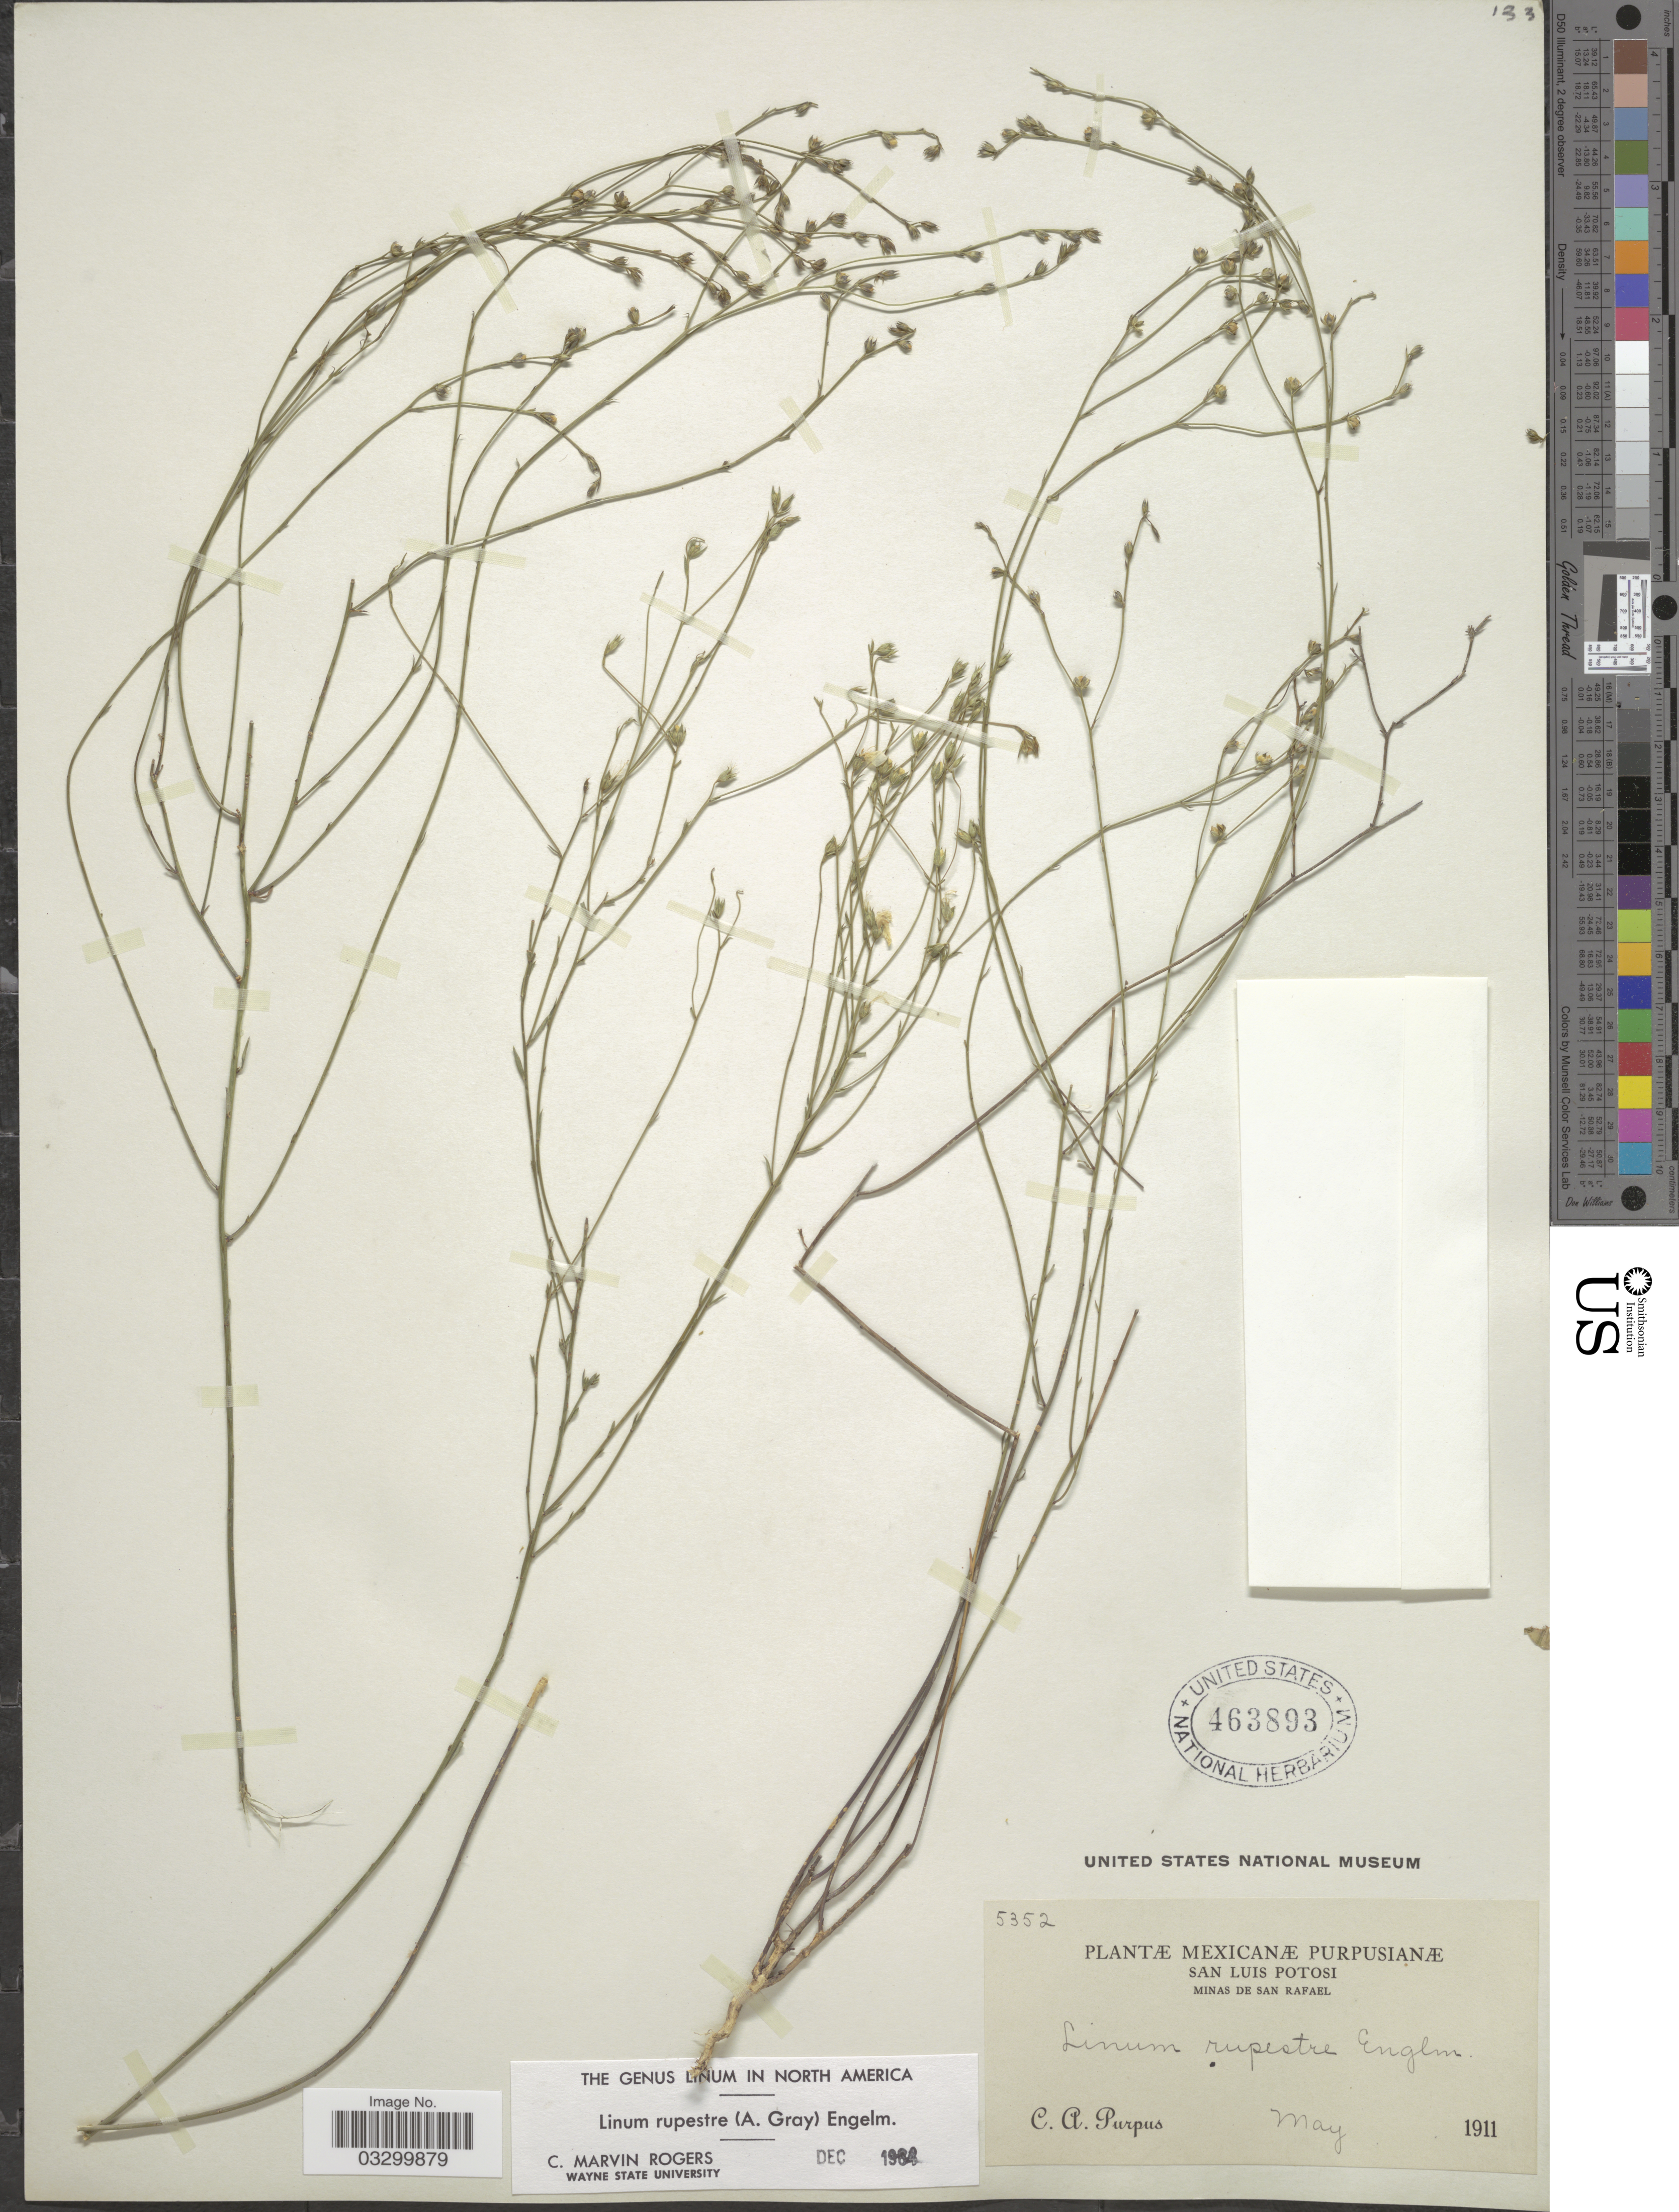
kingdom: Plantae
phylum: Tracheophyta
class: Magnoliopsida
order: Malpighiales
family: Linaceae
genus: Linum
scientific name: Linum rupestre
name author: Engelm.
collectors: C. A. Purpus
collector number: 5352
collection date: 1911-05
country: Mexico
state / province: San Luis Potosí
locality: Minas de San Rafael.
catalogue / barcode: US 463893